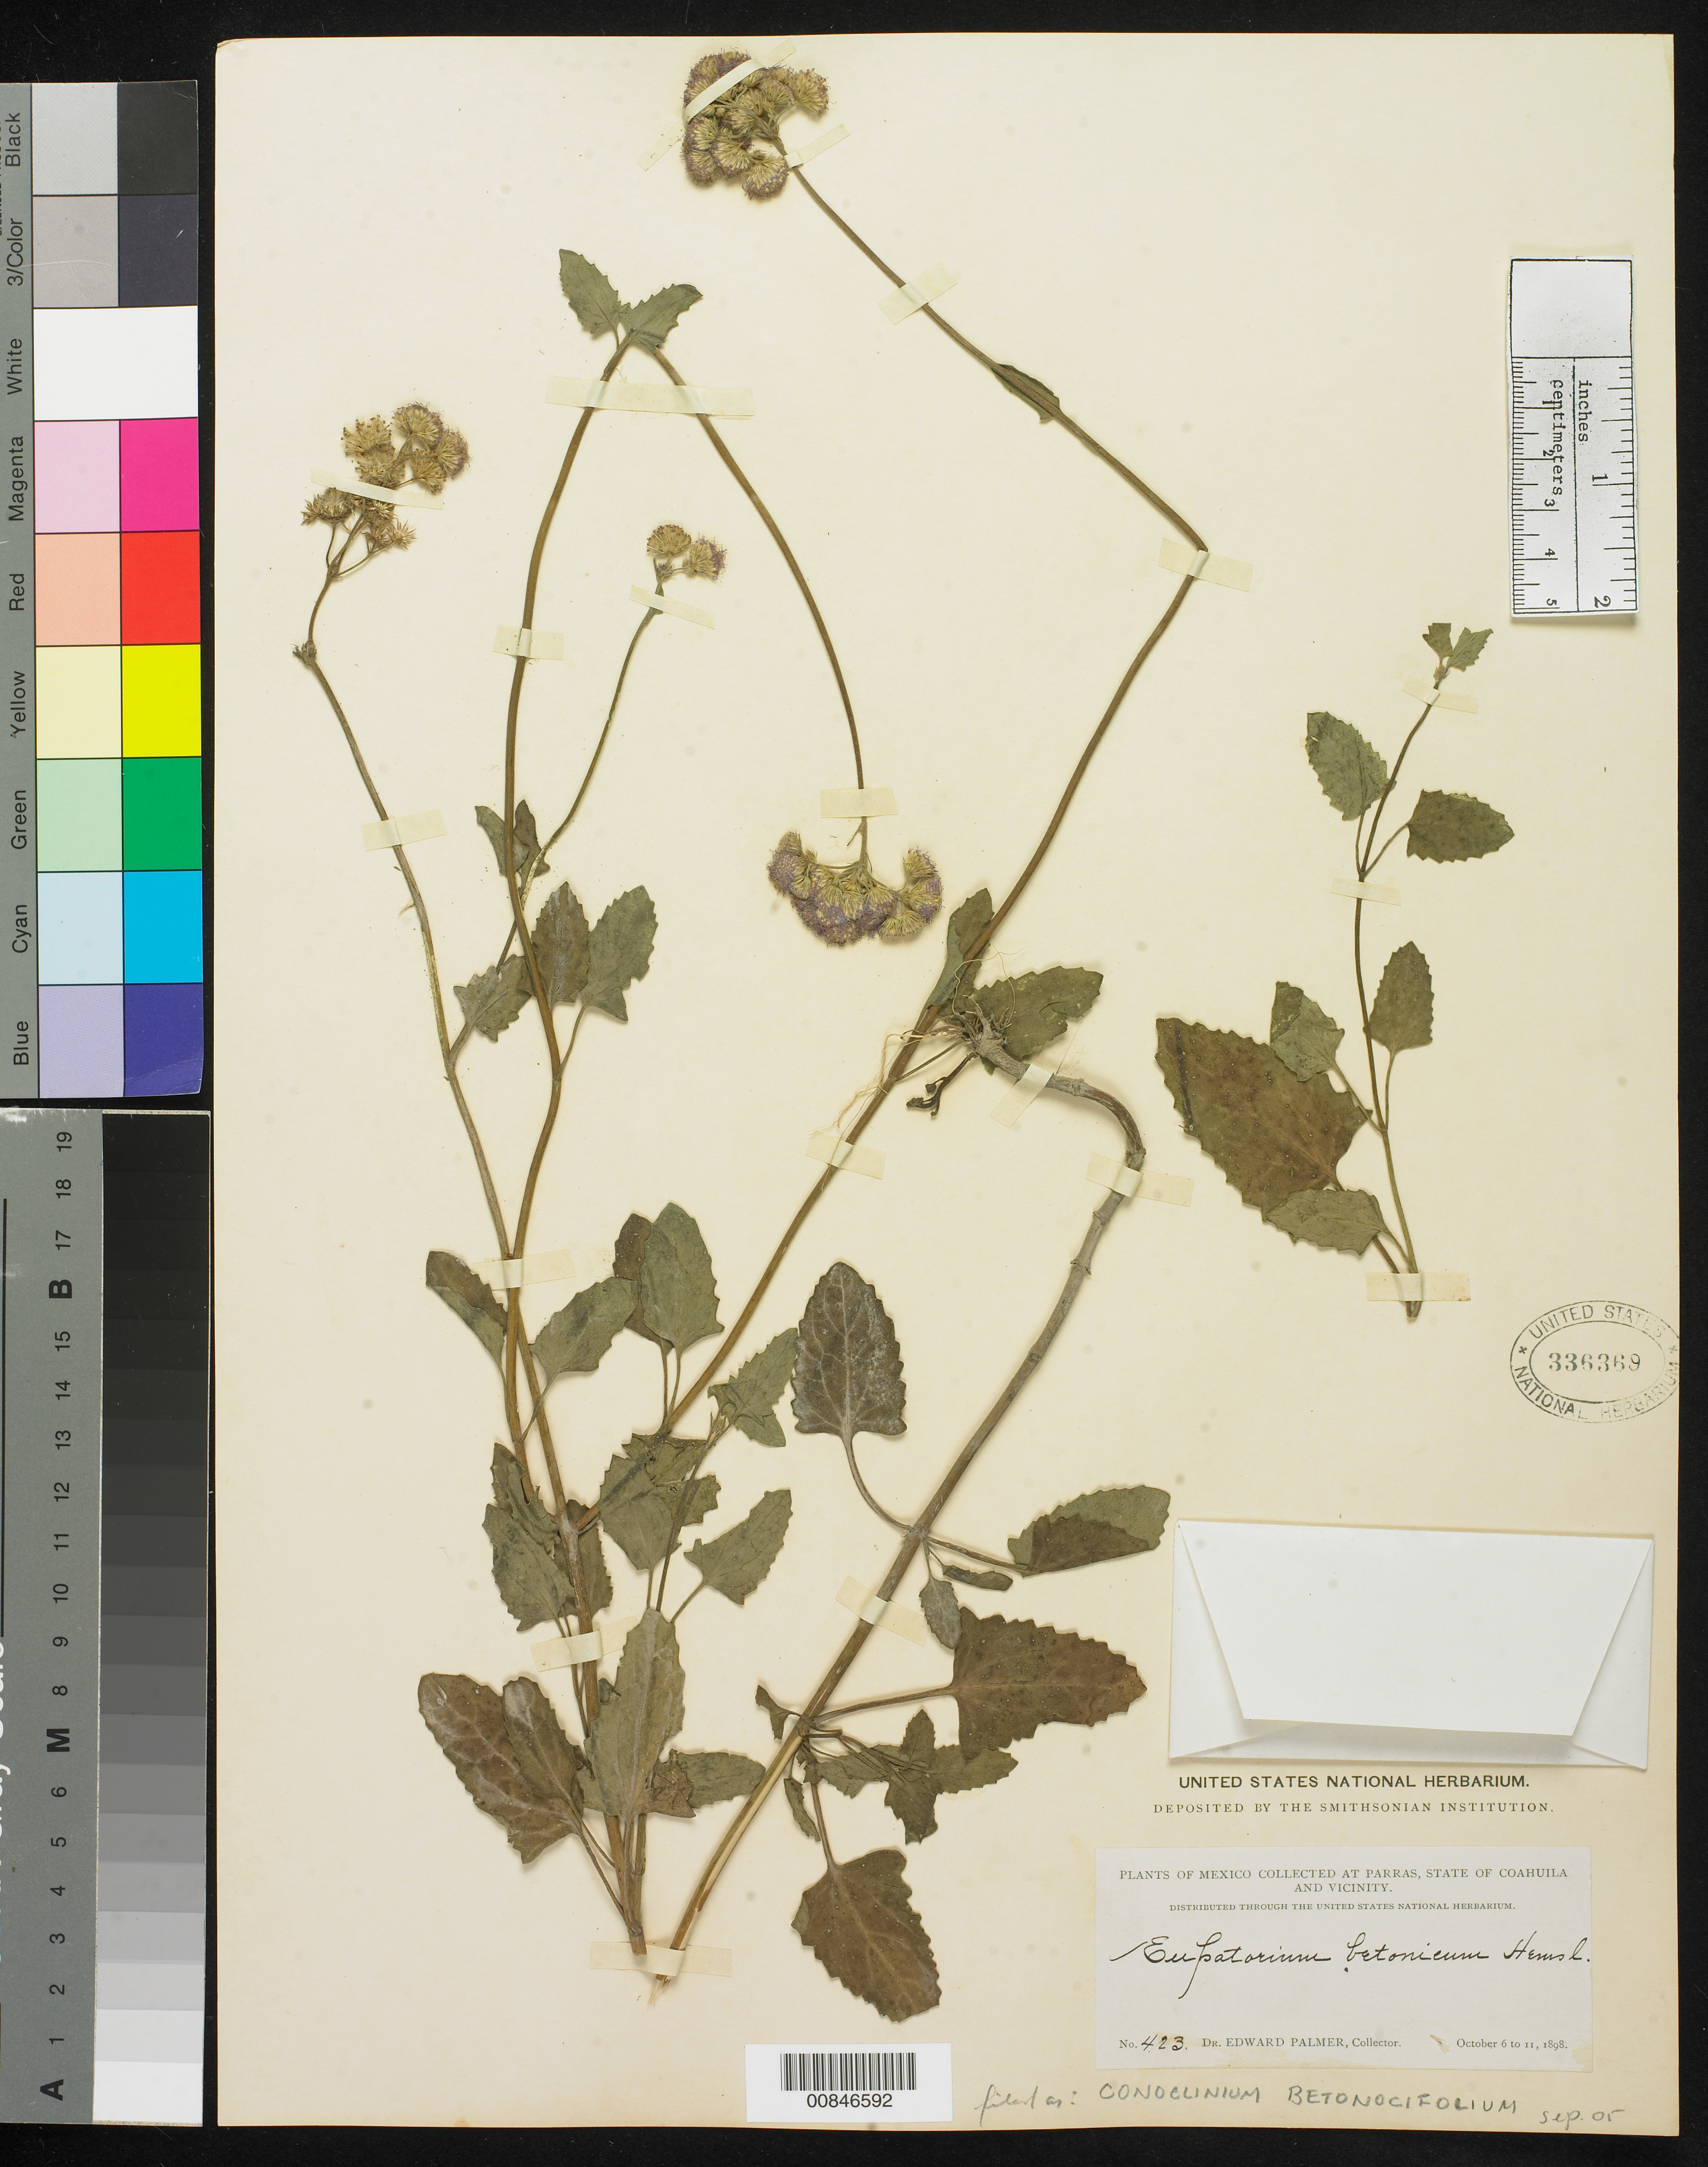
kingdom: Plantae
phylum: Tracheophyta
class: Magnoliopsida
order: Asterales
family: Asteraceae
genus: Conoclinium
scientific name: Conoclinium betonicifolium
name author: (Mill.) R.M. King & H. Rob.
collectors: E. Palmer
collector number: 423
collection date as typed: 06 Oct 1898 to 11 Oct 1898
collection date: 1898-10-06/1898-10-11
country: Mexico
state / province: Coahuila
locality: Parras, Coahuila and vicinity.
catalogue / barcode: US 336369